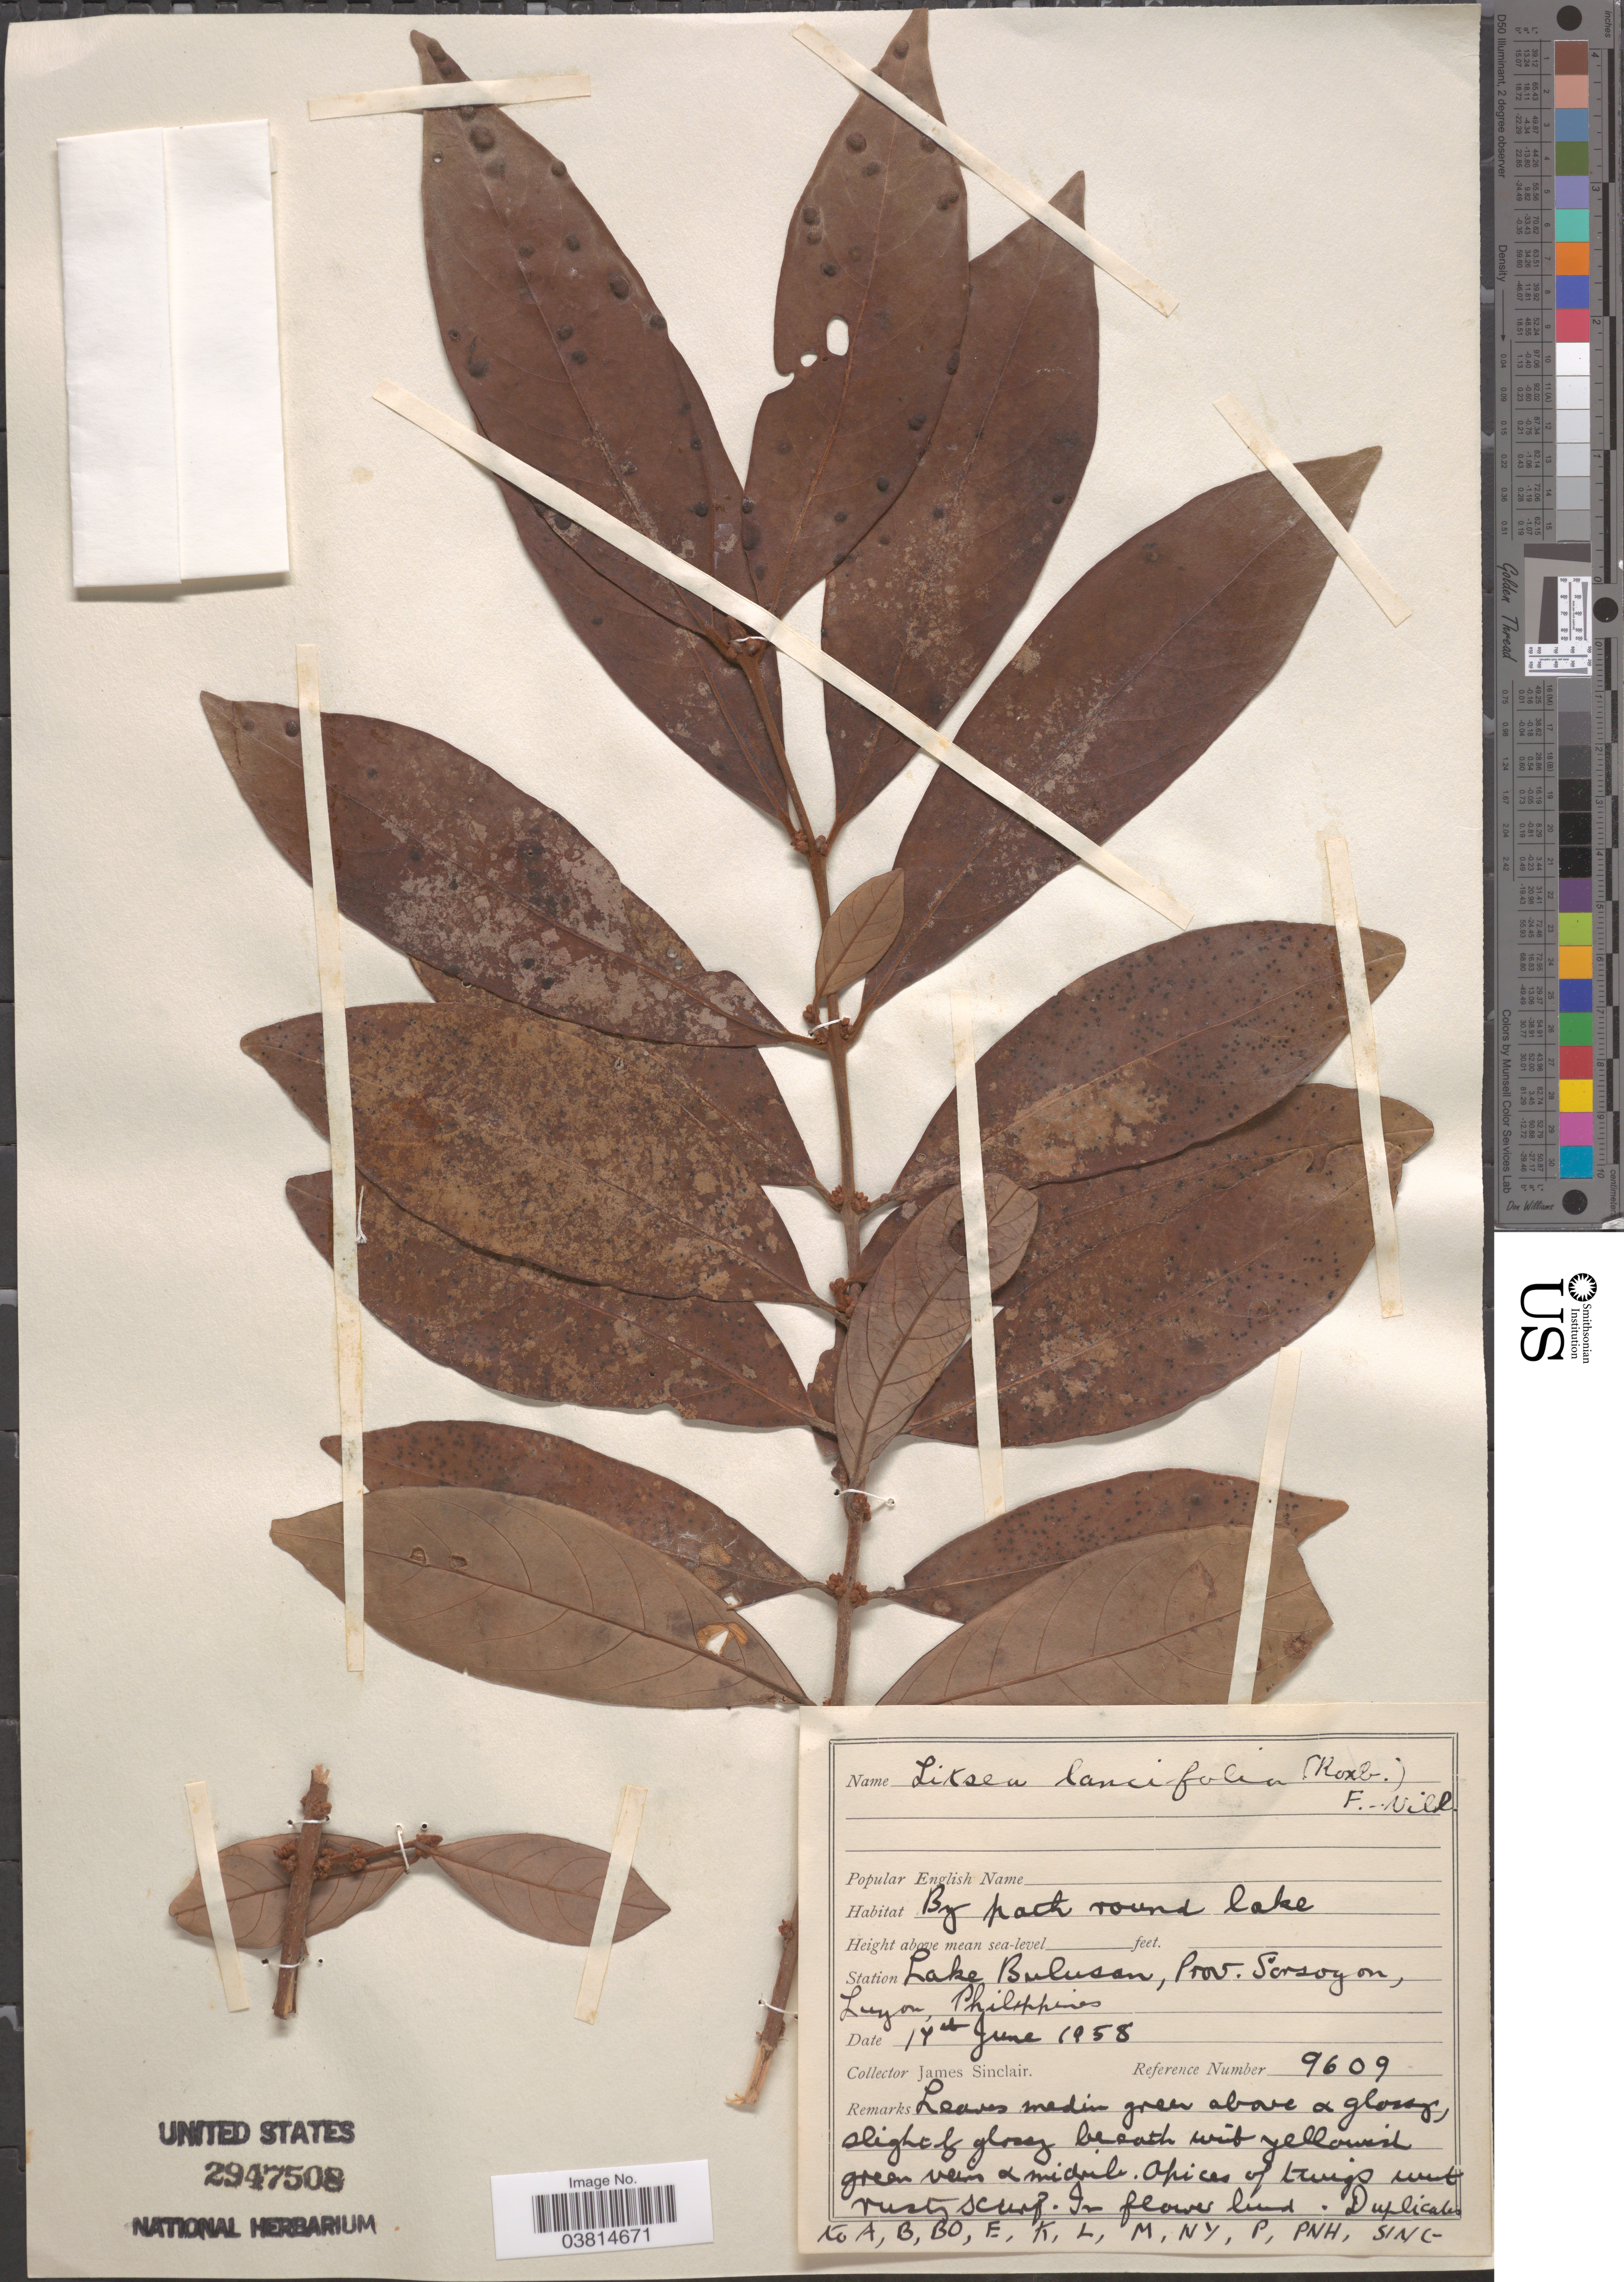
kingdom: Plantae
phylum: Tracheophyta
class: Magnoliopsida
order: Laurales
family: Lauraceae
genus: Litsea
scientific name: Litsea lancifolia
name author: (Roxb.) Benth. & Hook. f. ex Villar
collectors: J. Sinclair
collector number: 9609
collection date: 1958-06-17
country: Philippines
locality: Station Lake Bulusan, Prov. Sorsogon, Luzon.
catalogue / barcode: US 2947508